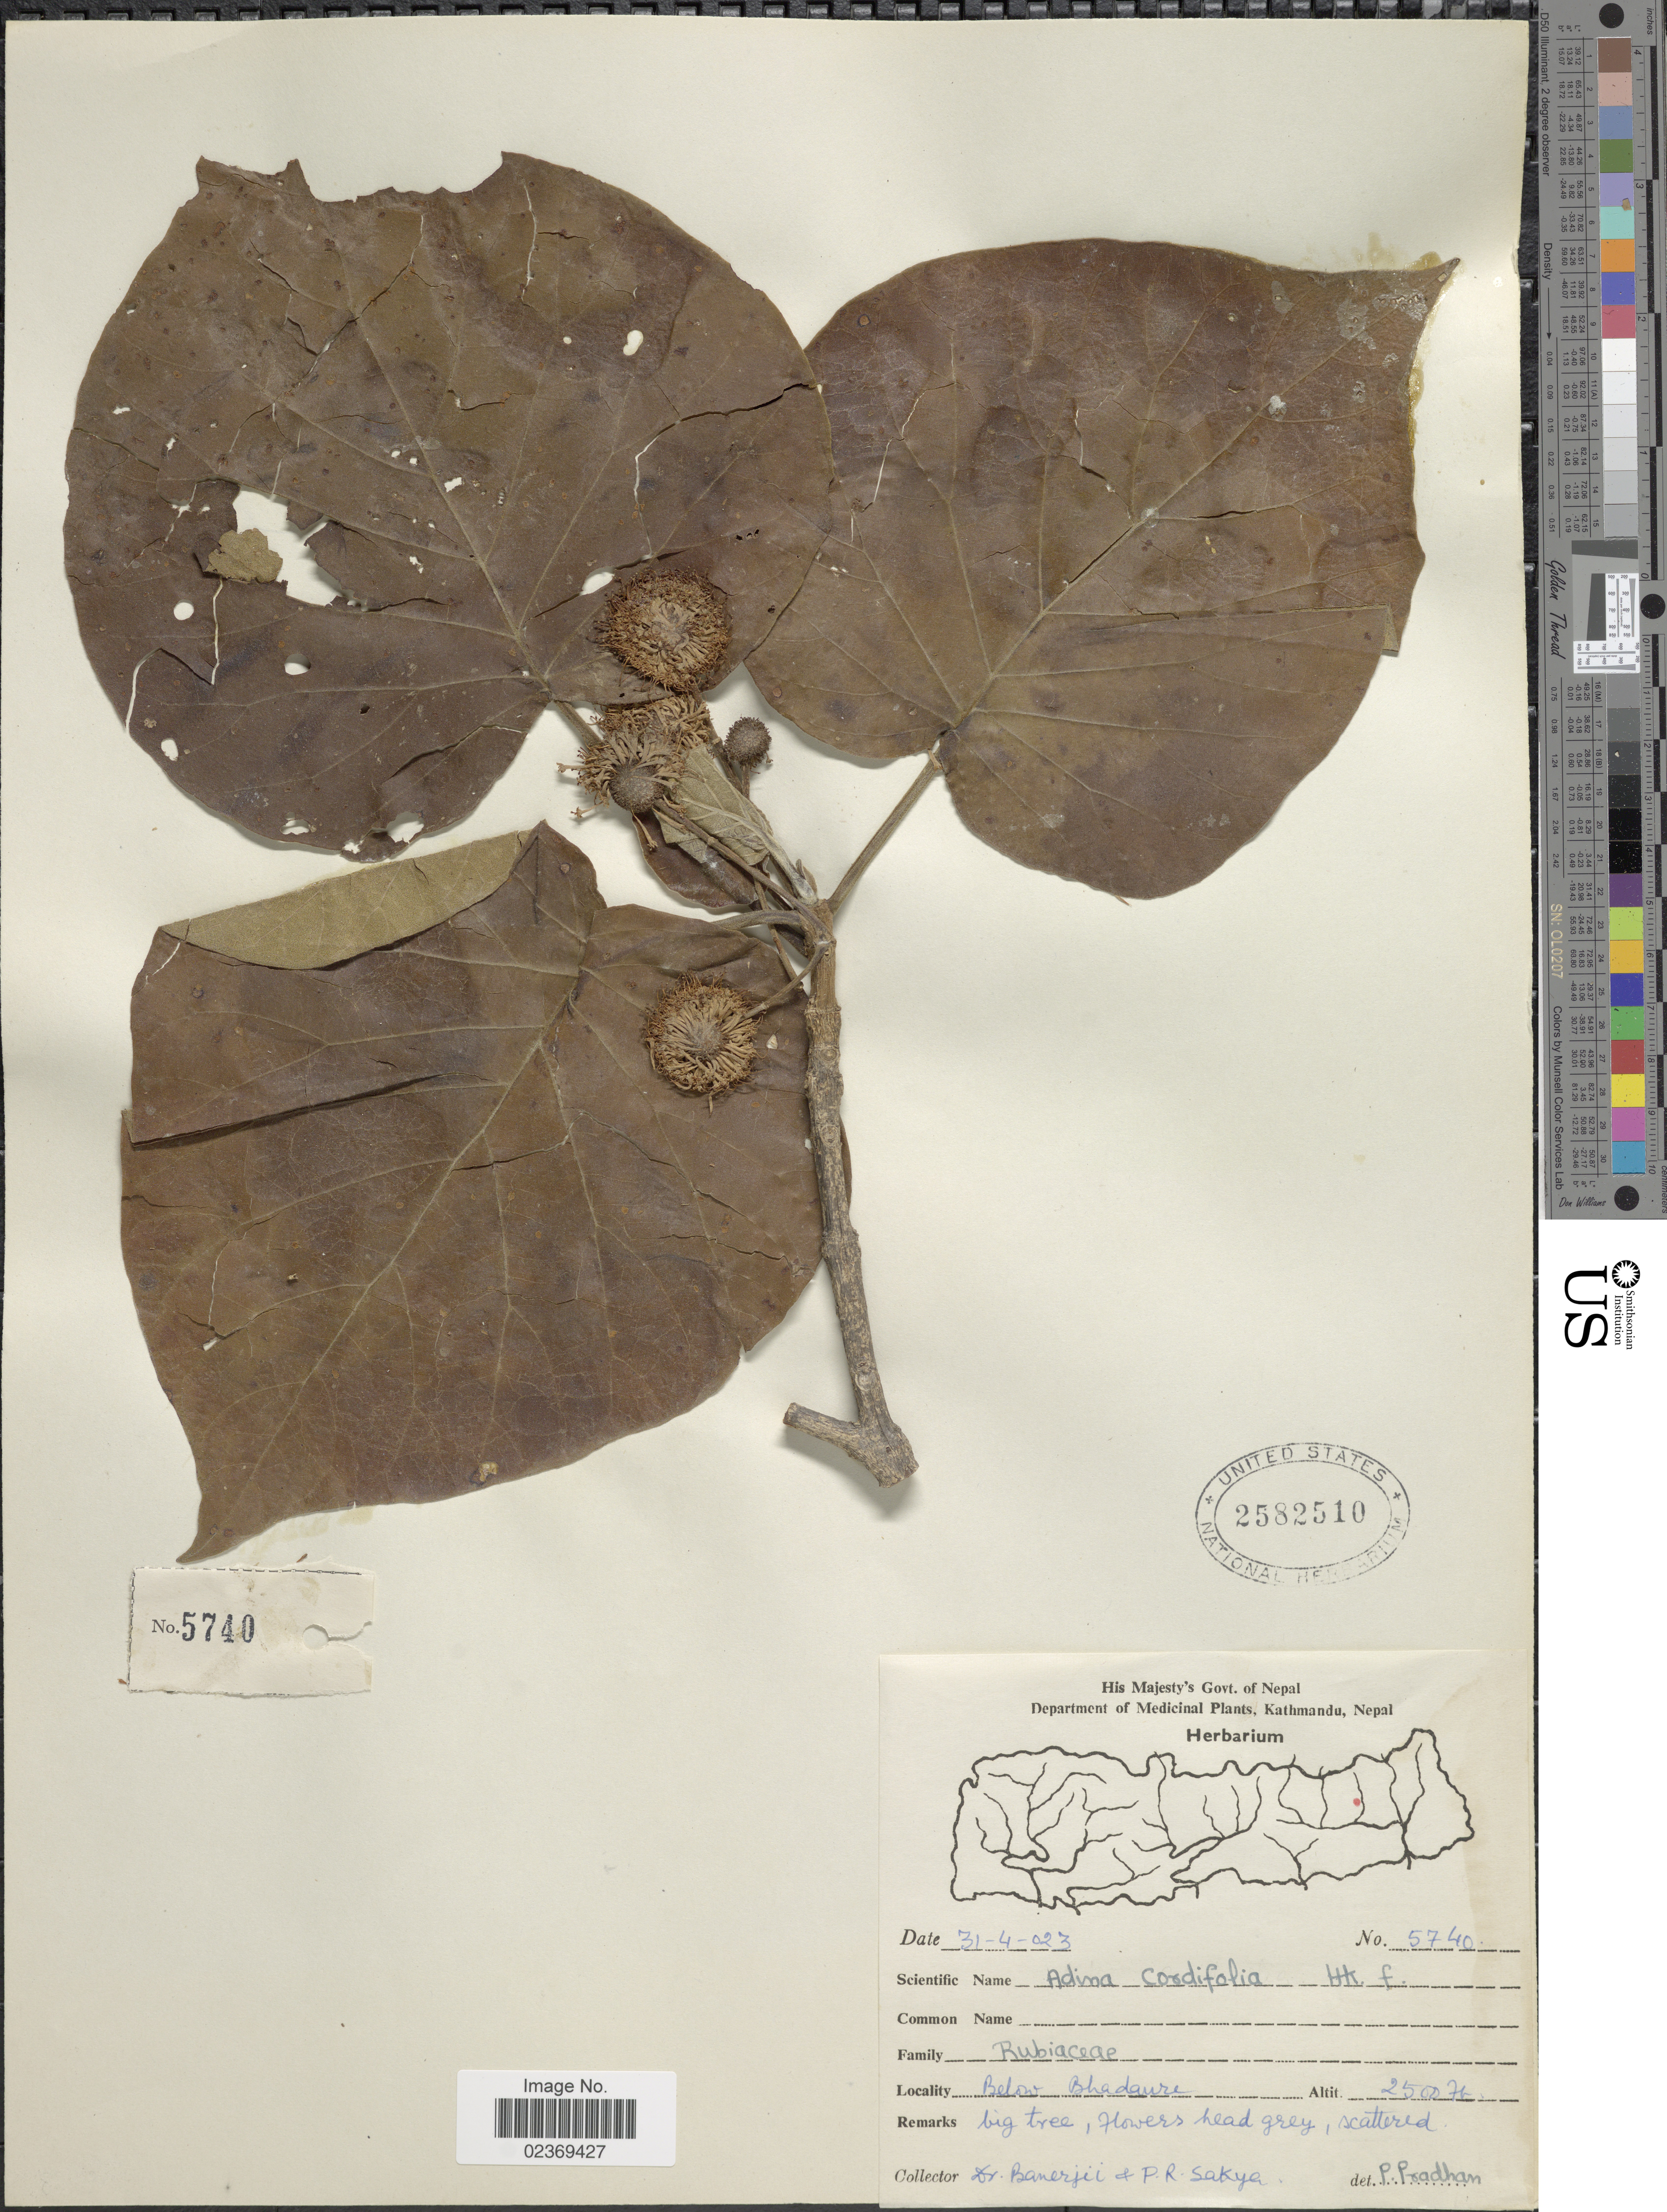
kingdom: Plantae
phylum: Tracheophyta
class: Magnoliopsida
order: Gentianales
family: Rubiaceae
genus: Adina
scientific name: Adina cordifolia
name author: (Roxb.) Hook. f. & Benth.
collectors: -. Banerjee & P. Sakya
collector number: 5740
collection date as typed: Transcribed d/m/y: 31/4/1023; 023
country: Nepal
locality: Below Bhadaure.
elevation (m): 762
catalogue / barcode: US 2582510